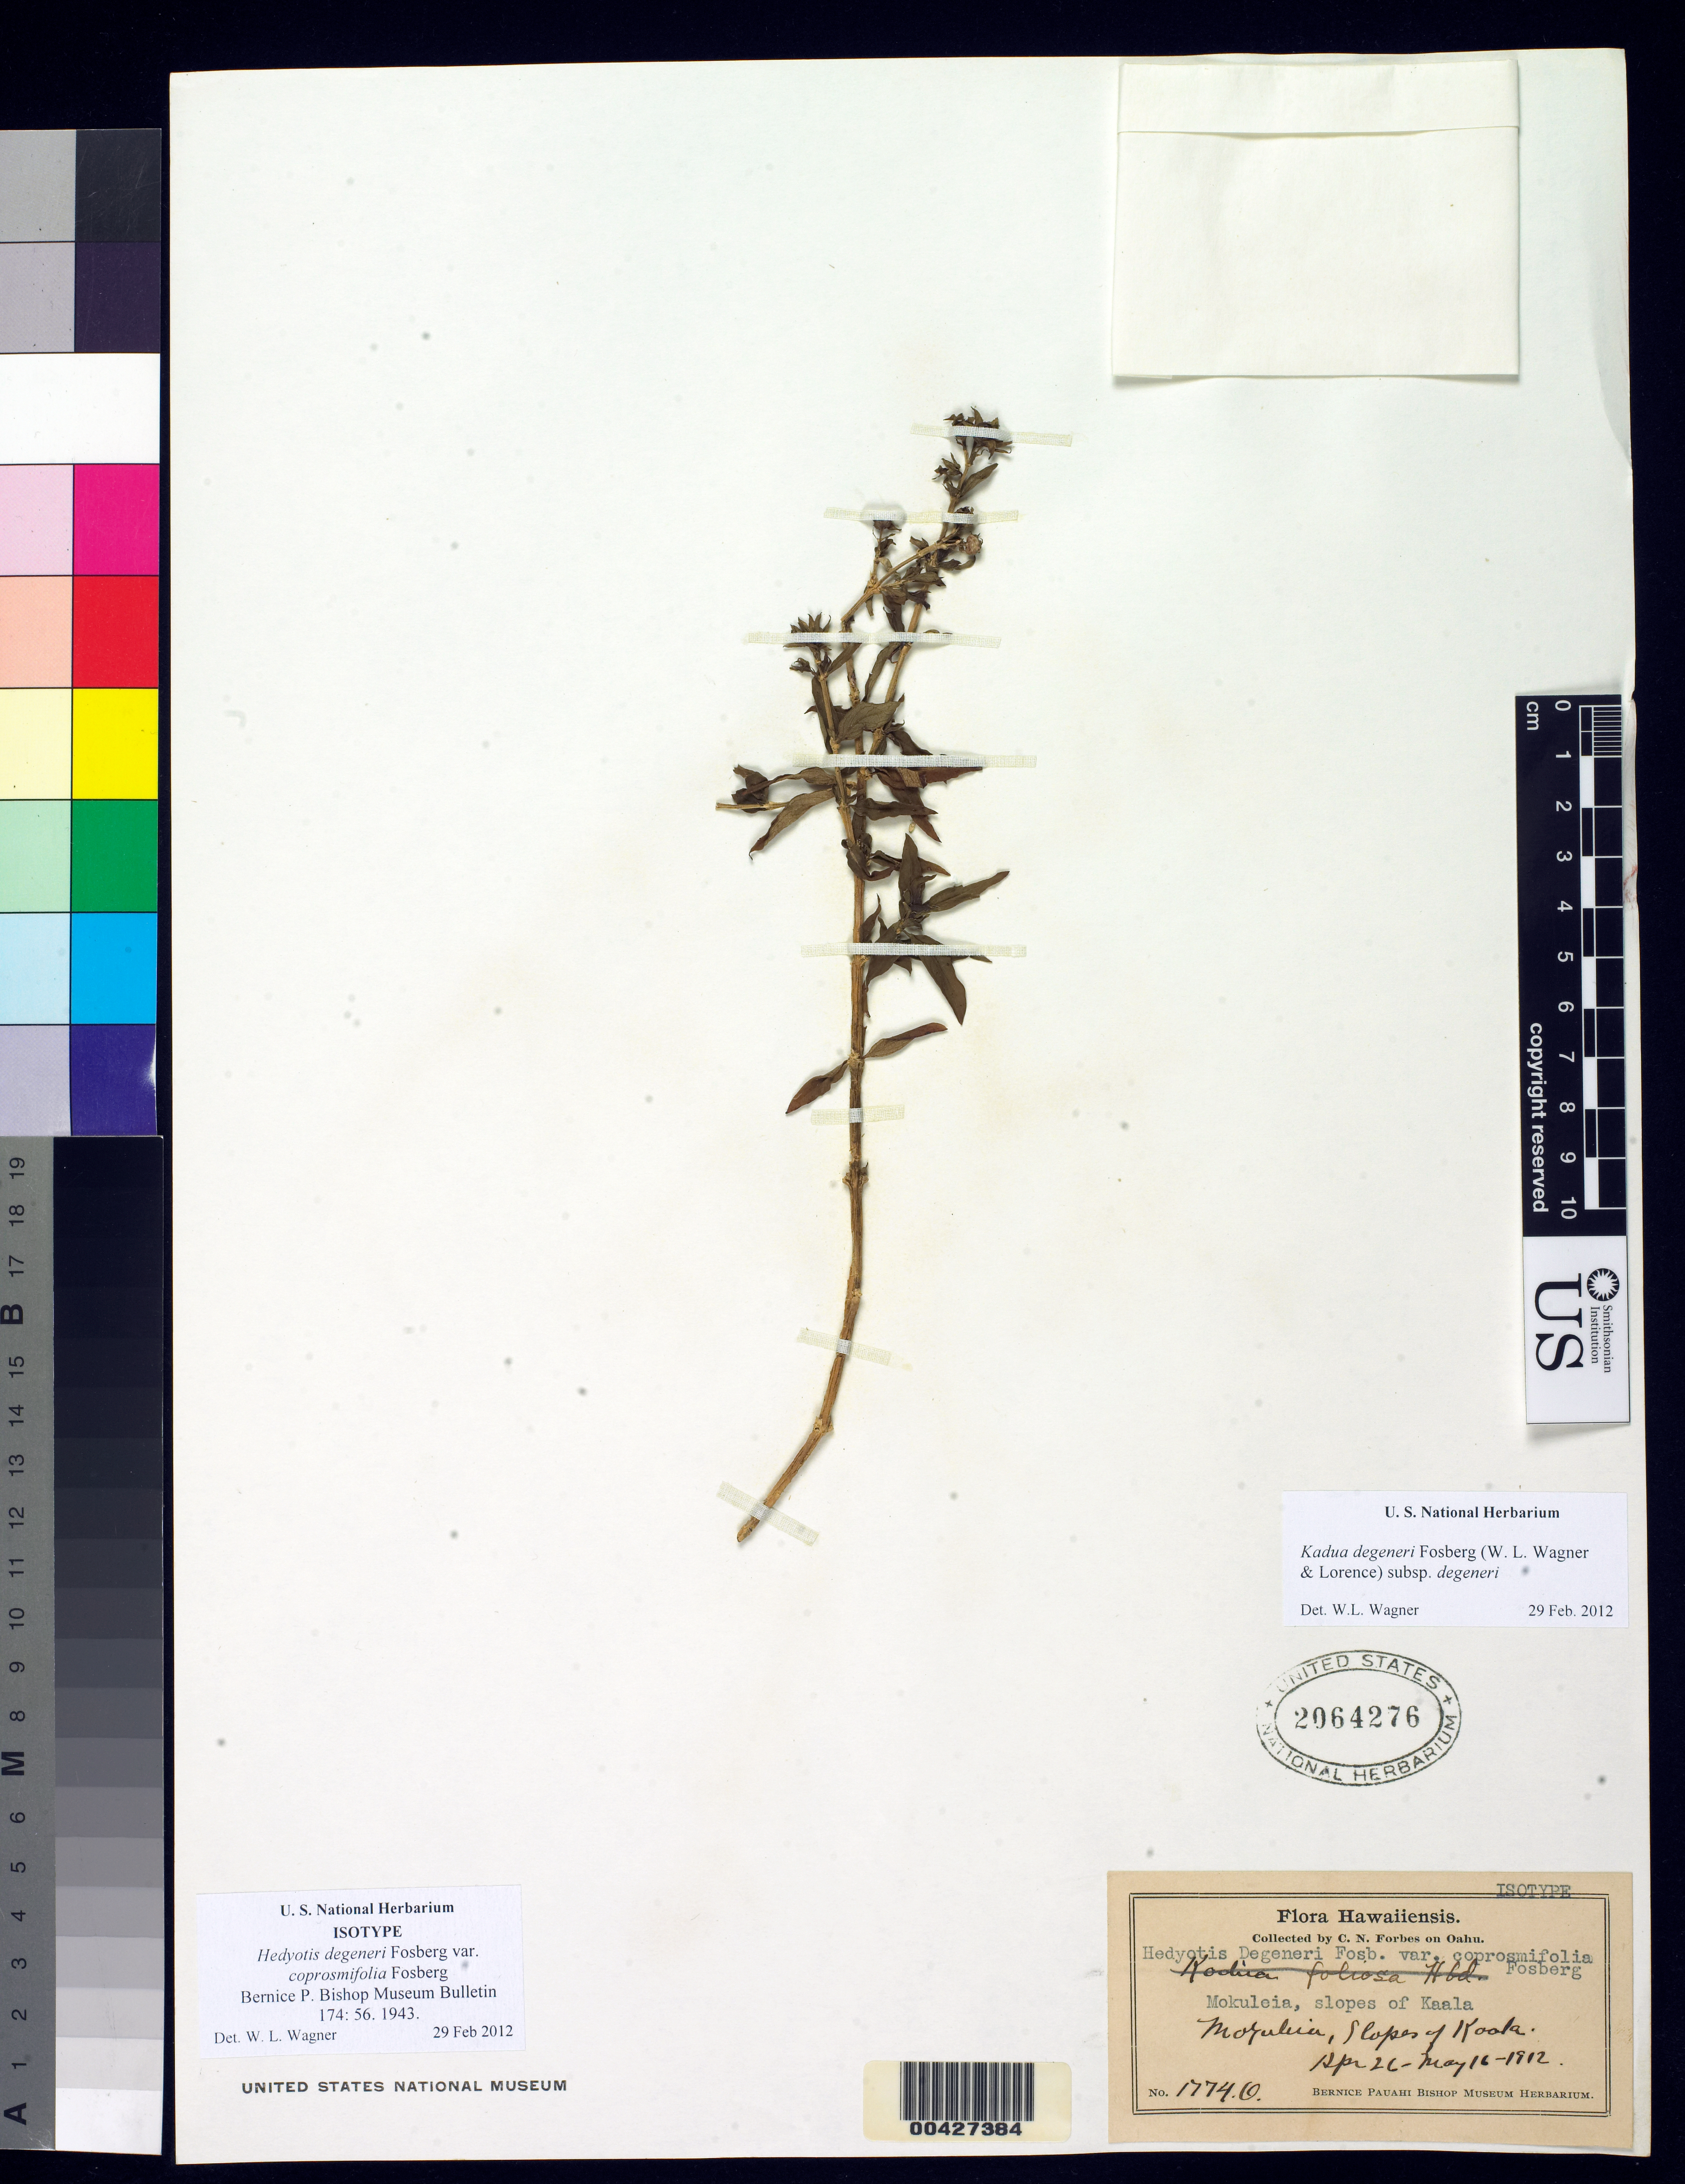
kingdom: Plantae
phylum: Tracheophyta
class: Magnoliopsida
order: Gentianales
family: Rubiaceae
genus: Hedyotis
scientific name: Hedyotis degeneri var. coprosmifolia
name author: Fosberg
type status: Isotype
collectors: C. N. Forbes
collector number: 1774.O.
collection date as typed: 26 Apr 1912 to 16 May 1912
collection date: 1912-04-26/1912-05-16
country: United States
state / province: Hawaii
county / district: Honolulu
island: Oahu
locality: Mokuleia, slopes of Kaala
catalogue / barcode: US 2064276